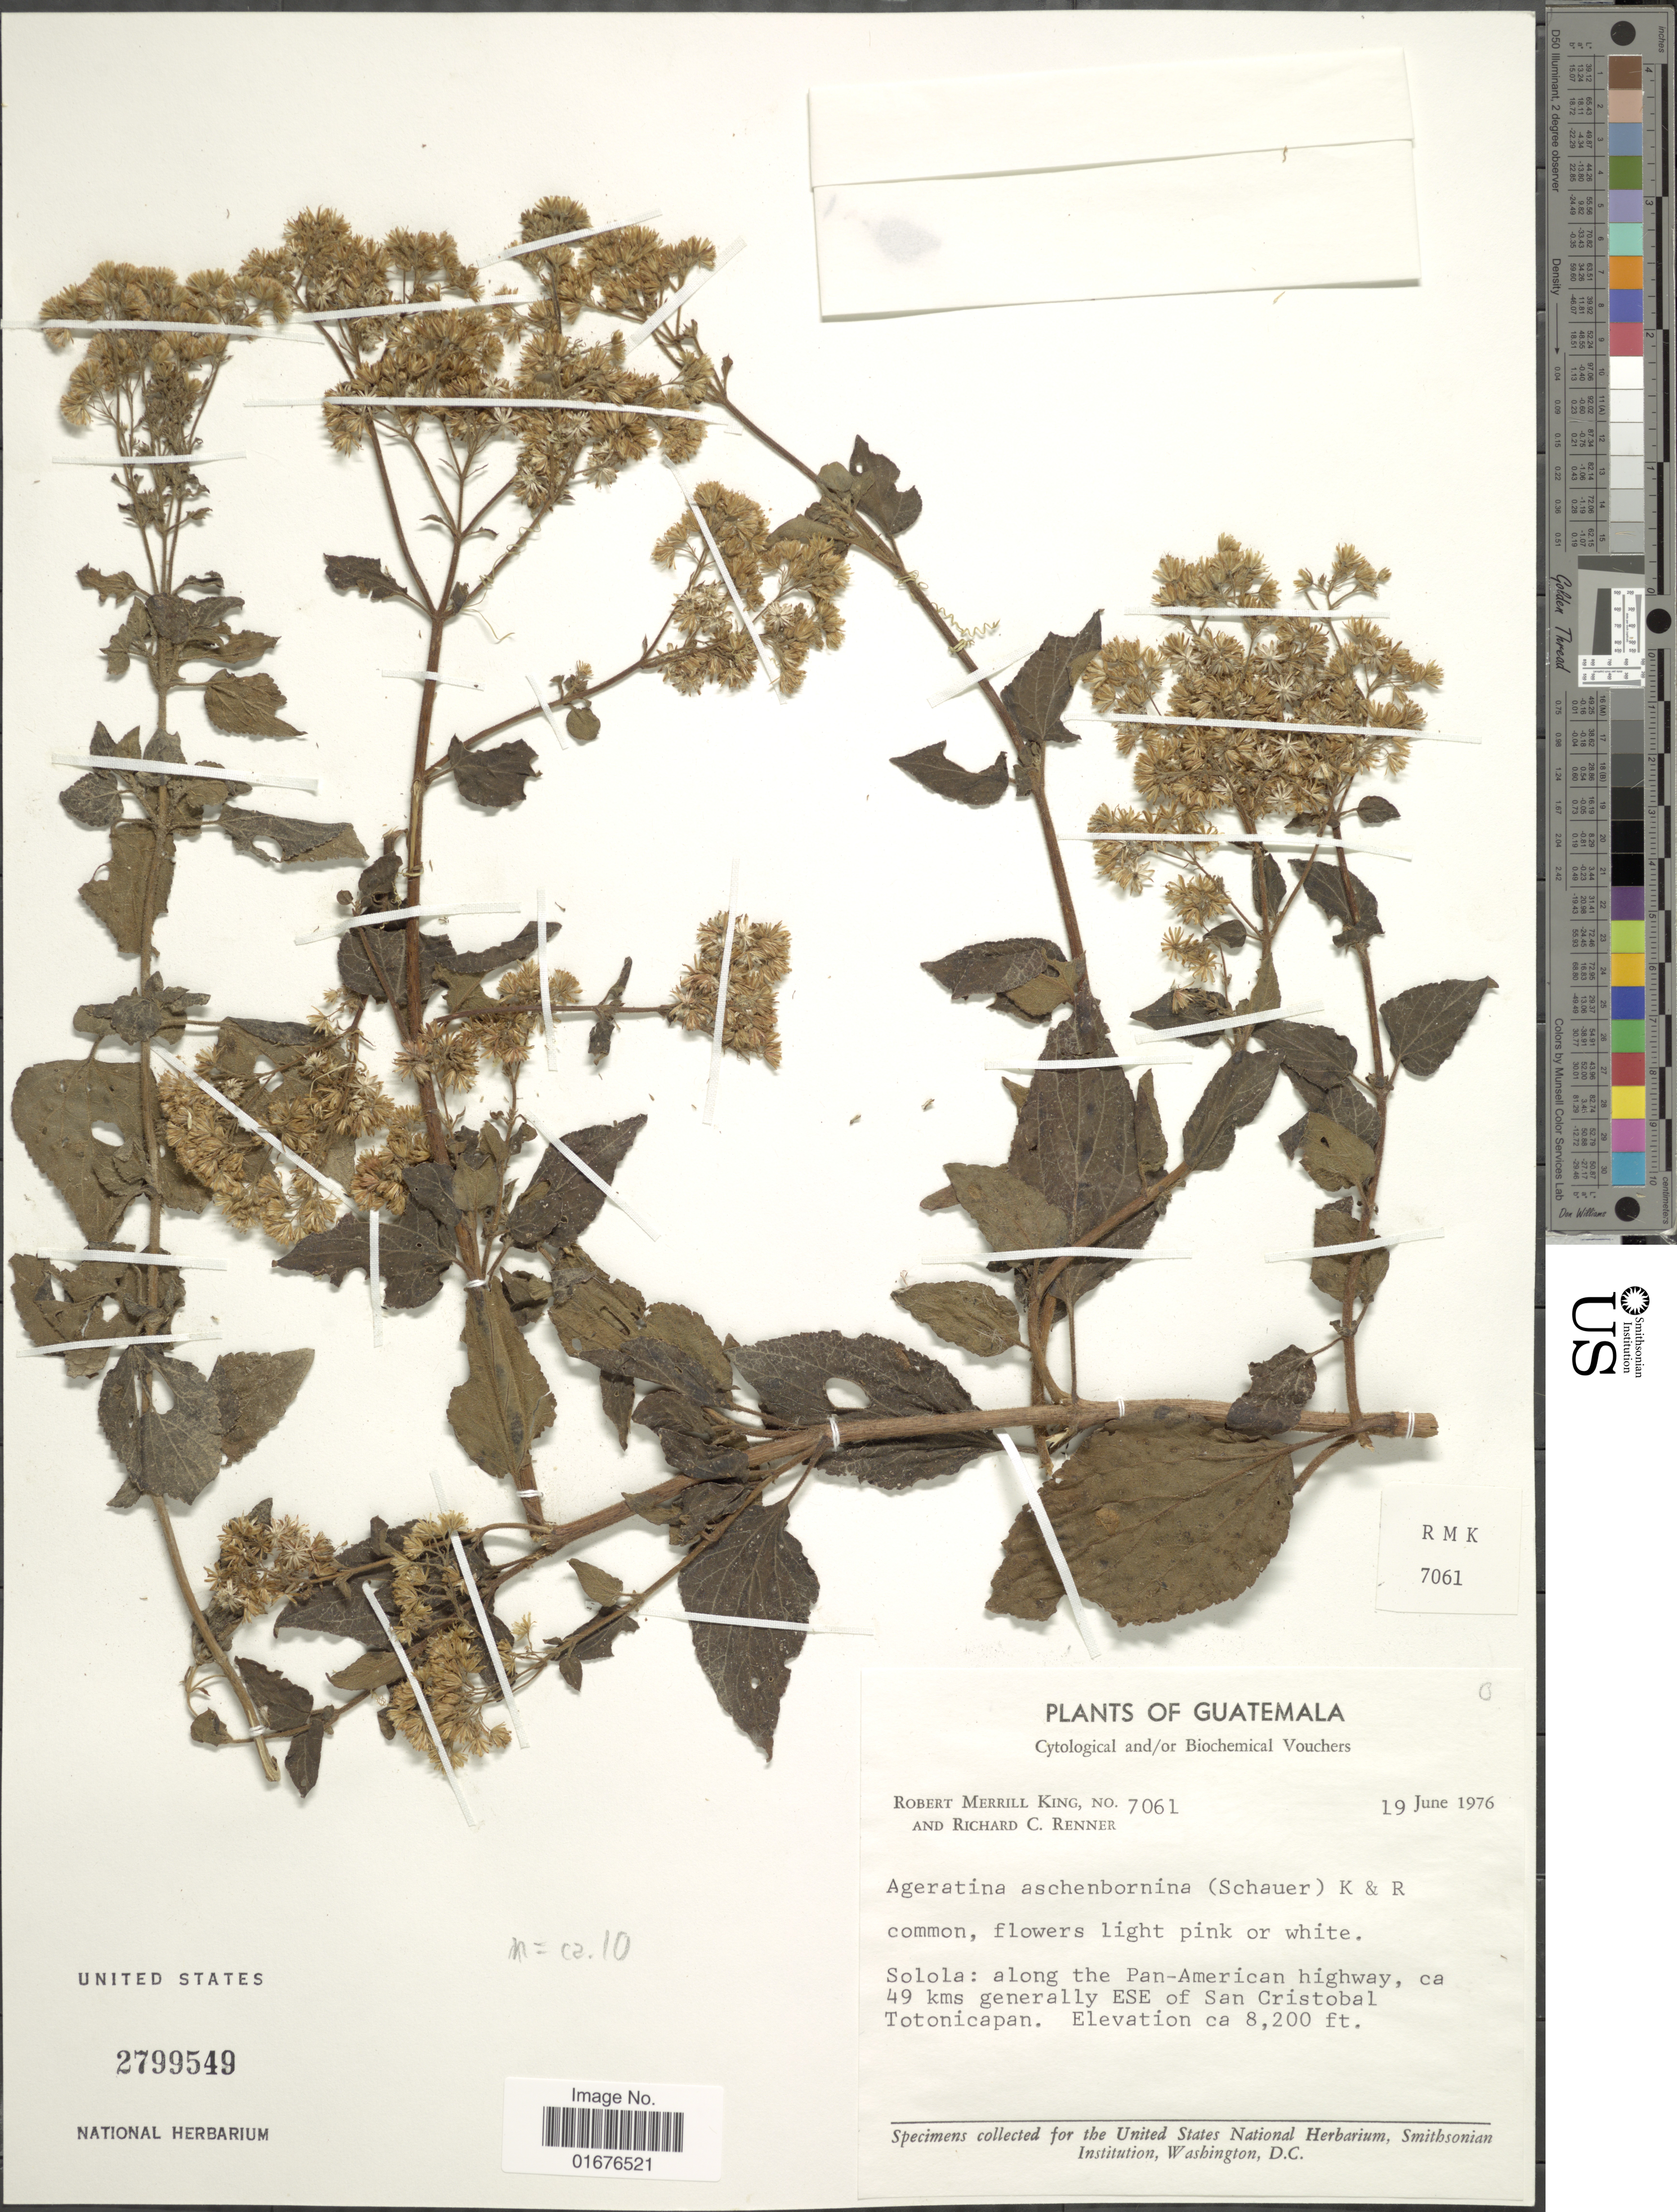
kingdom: Plantae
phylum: Tracheophyta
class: Magnoliopsida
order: Asterales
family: Asteraceae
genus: Ageratina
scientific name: Ageratina pichinchensis var. bustamenta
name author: (DC.) R.M. King & H. Rob.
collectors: R. M. King & R. C. Renner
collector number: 7061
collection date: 1976-06-19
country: Guatemala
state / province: Sololá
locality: Along the Pan-American highway, ca 49 kms generally ESE of San Cristobal Totonicapan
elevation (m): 2499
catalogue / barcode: US 2799549